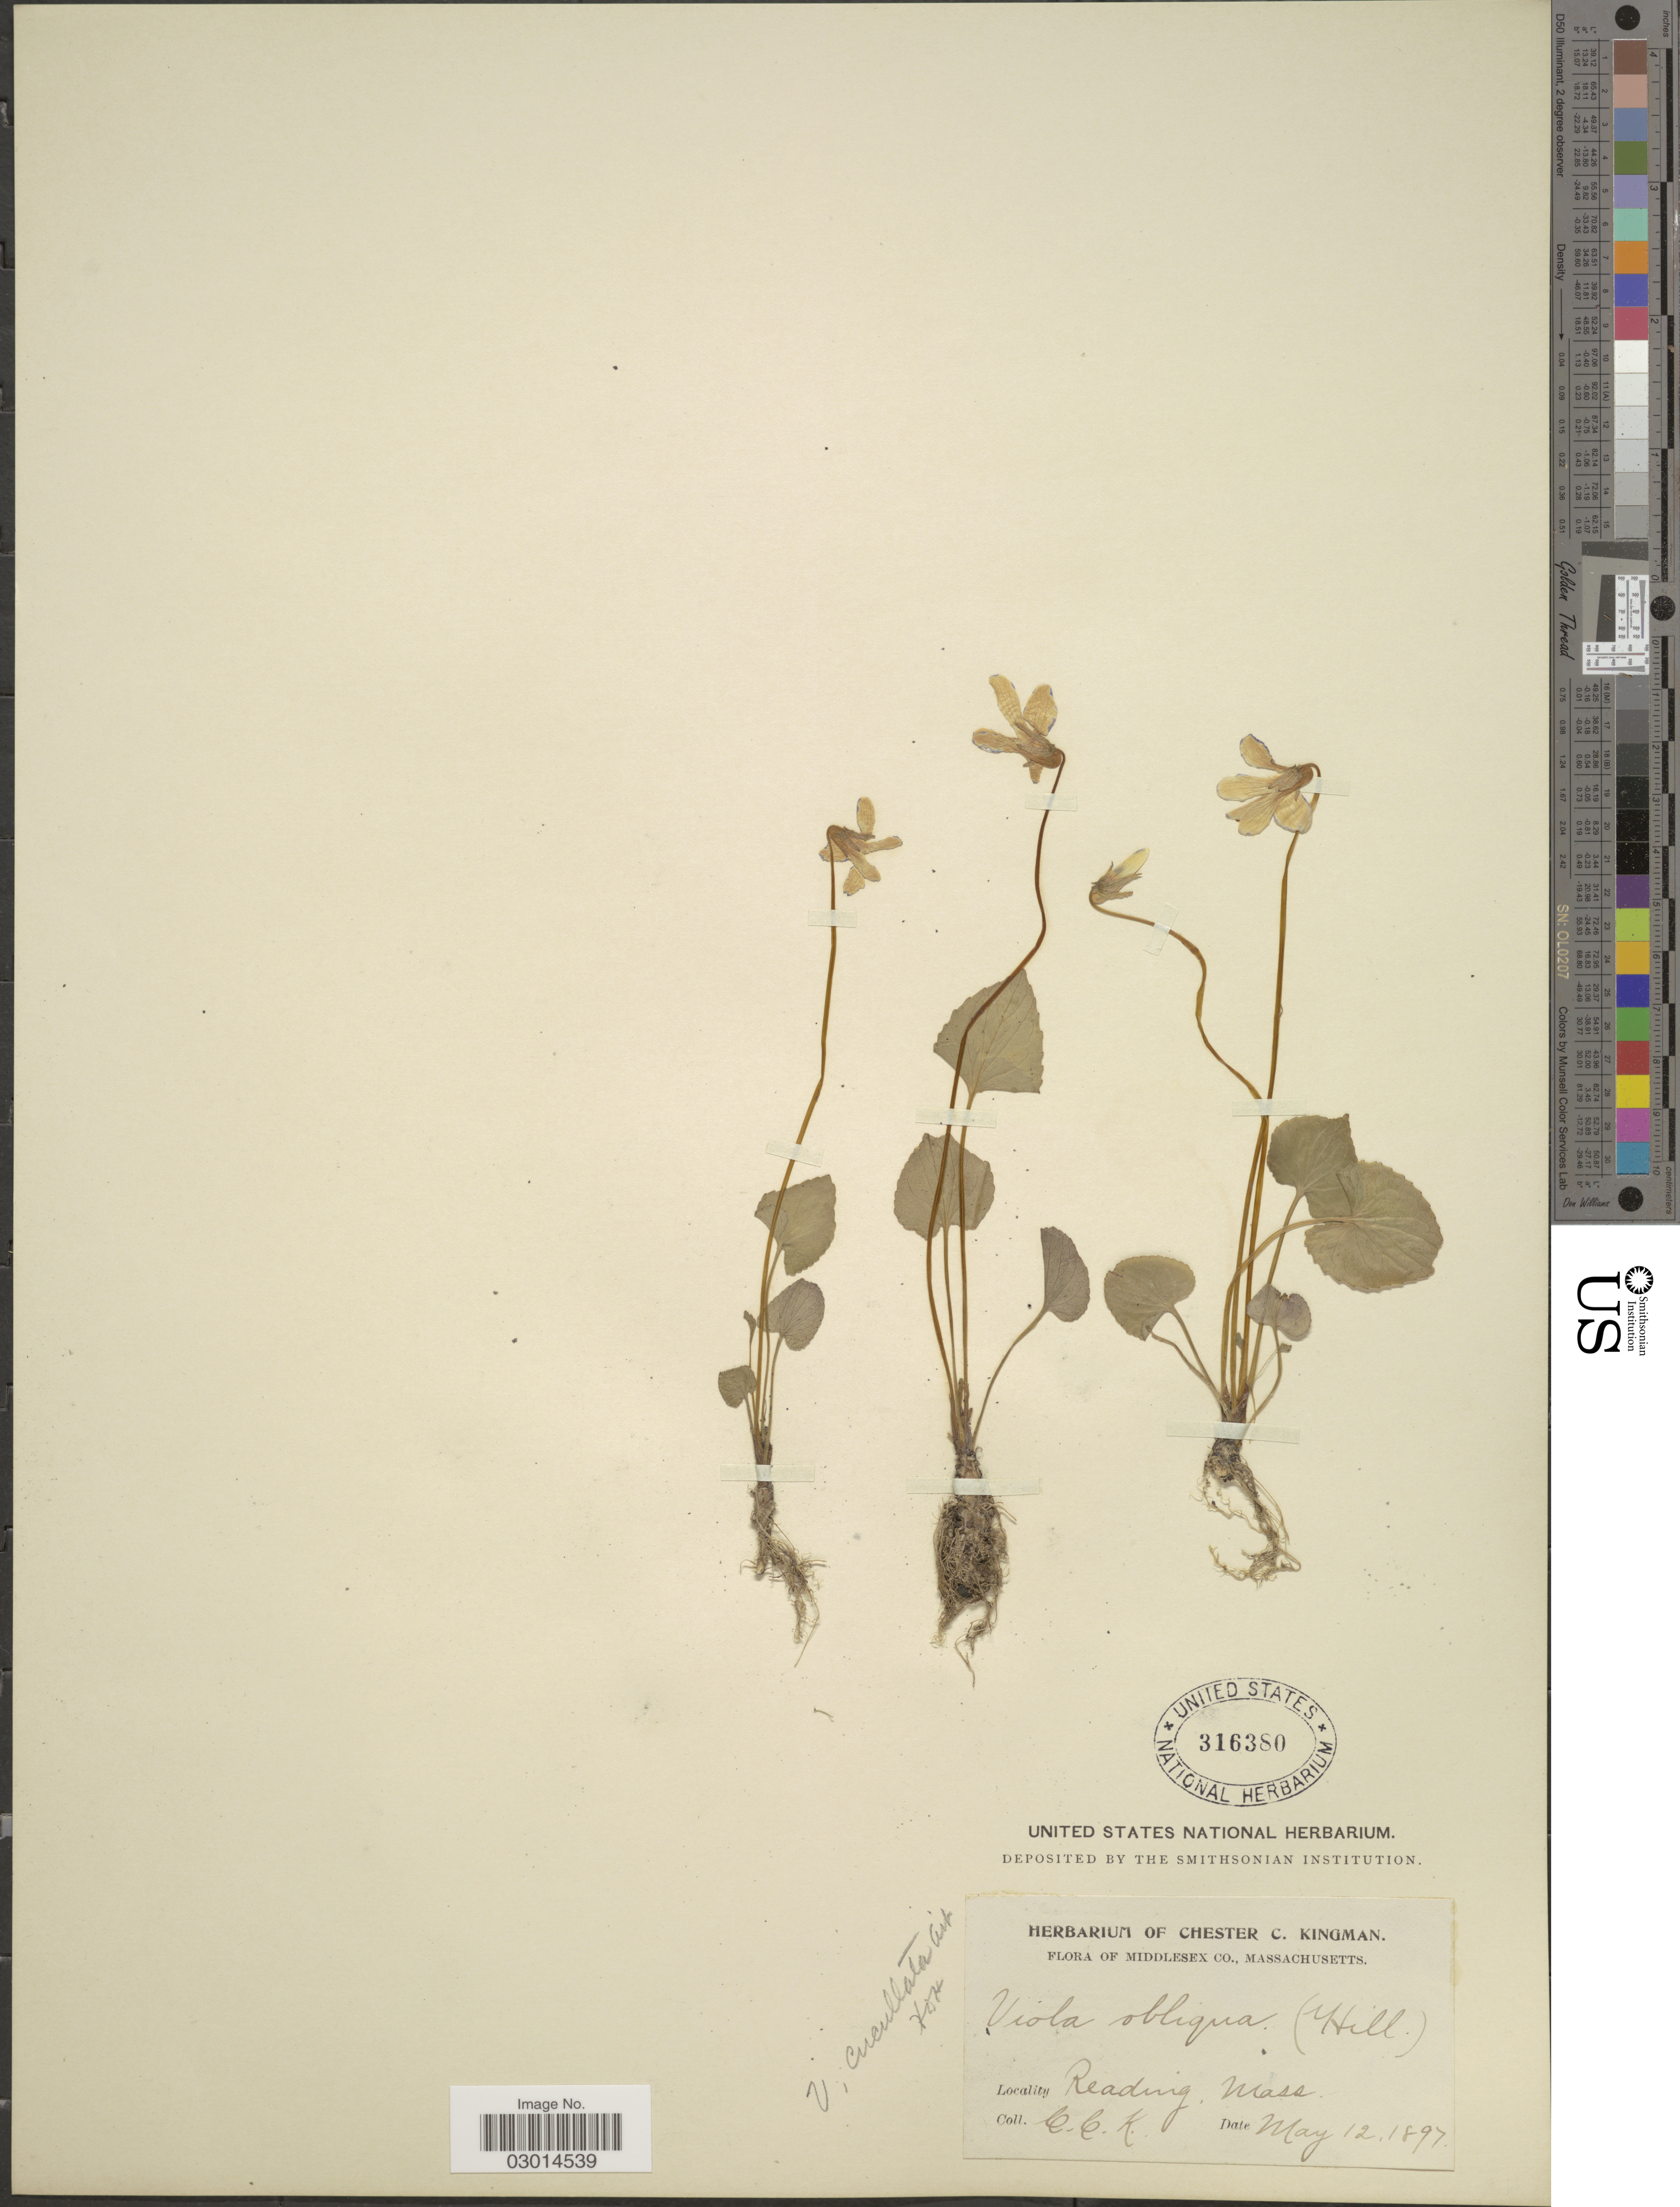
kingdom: Plantae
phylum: Tracheophyta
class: Magnoliopsida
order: Malpighiales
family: Violaceae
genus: Viola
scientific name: Viola cucullata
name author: Aiton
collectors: C. Kingman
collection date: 1897-05-12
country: United States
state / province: Massachusetts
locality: Middlesex Co., Reading.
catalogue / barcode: US 316380